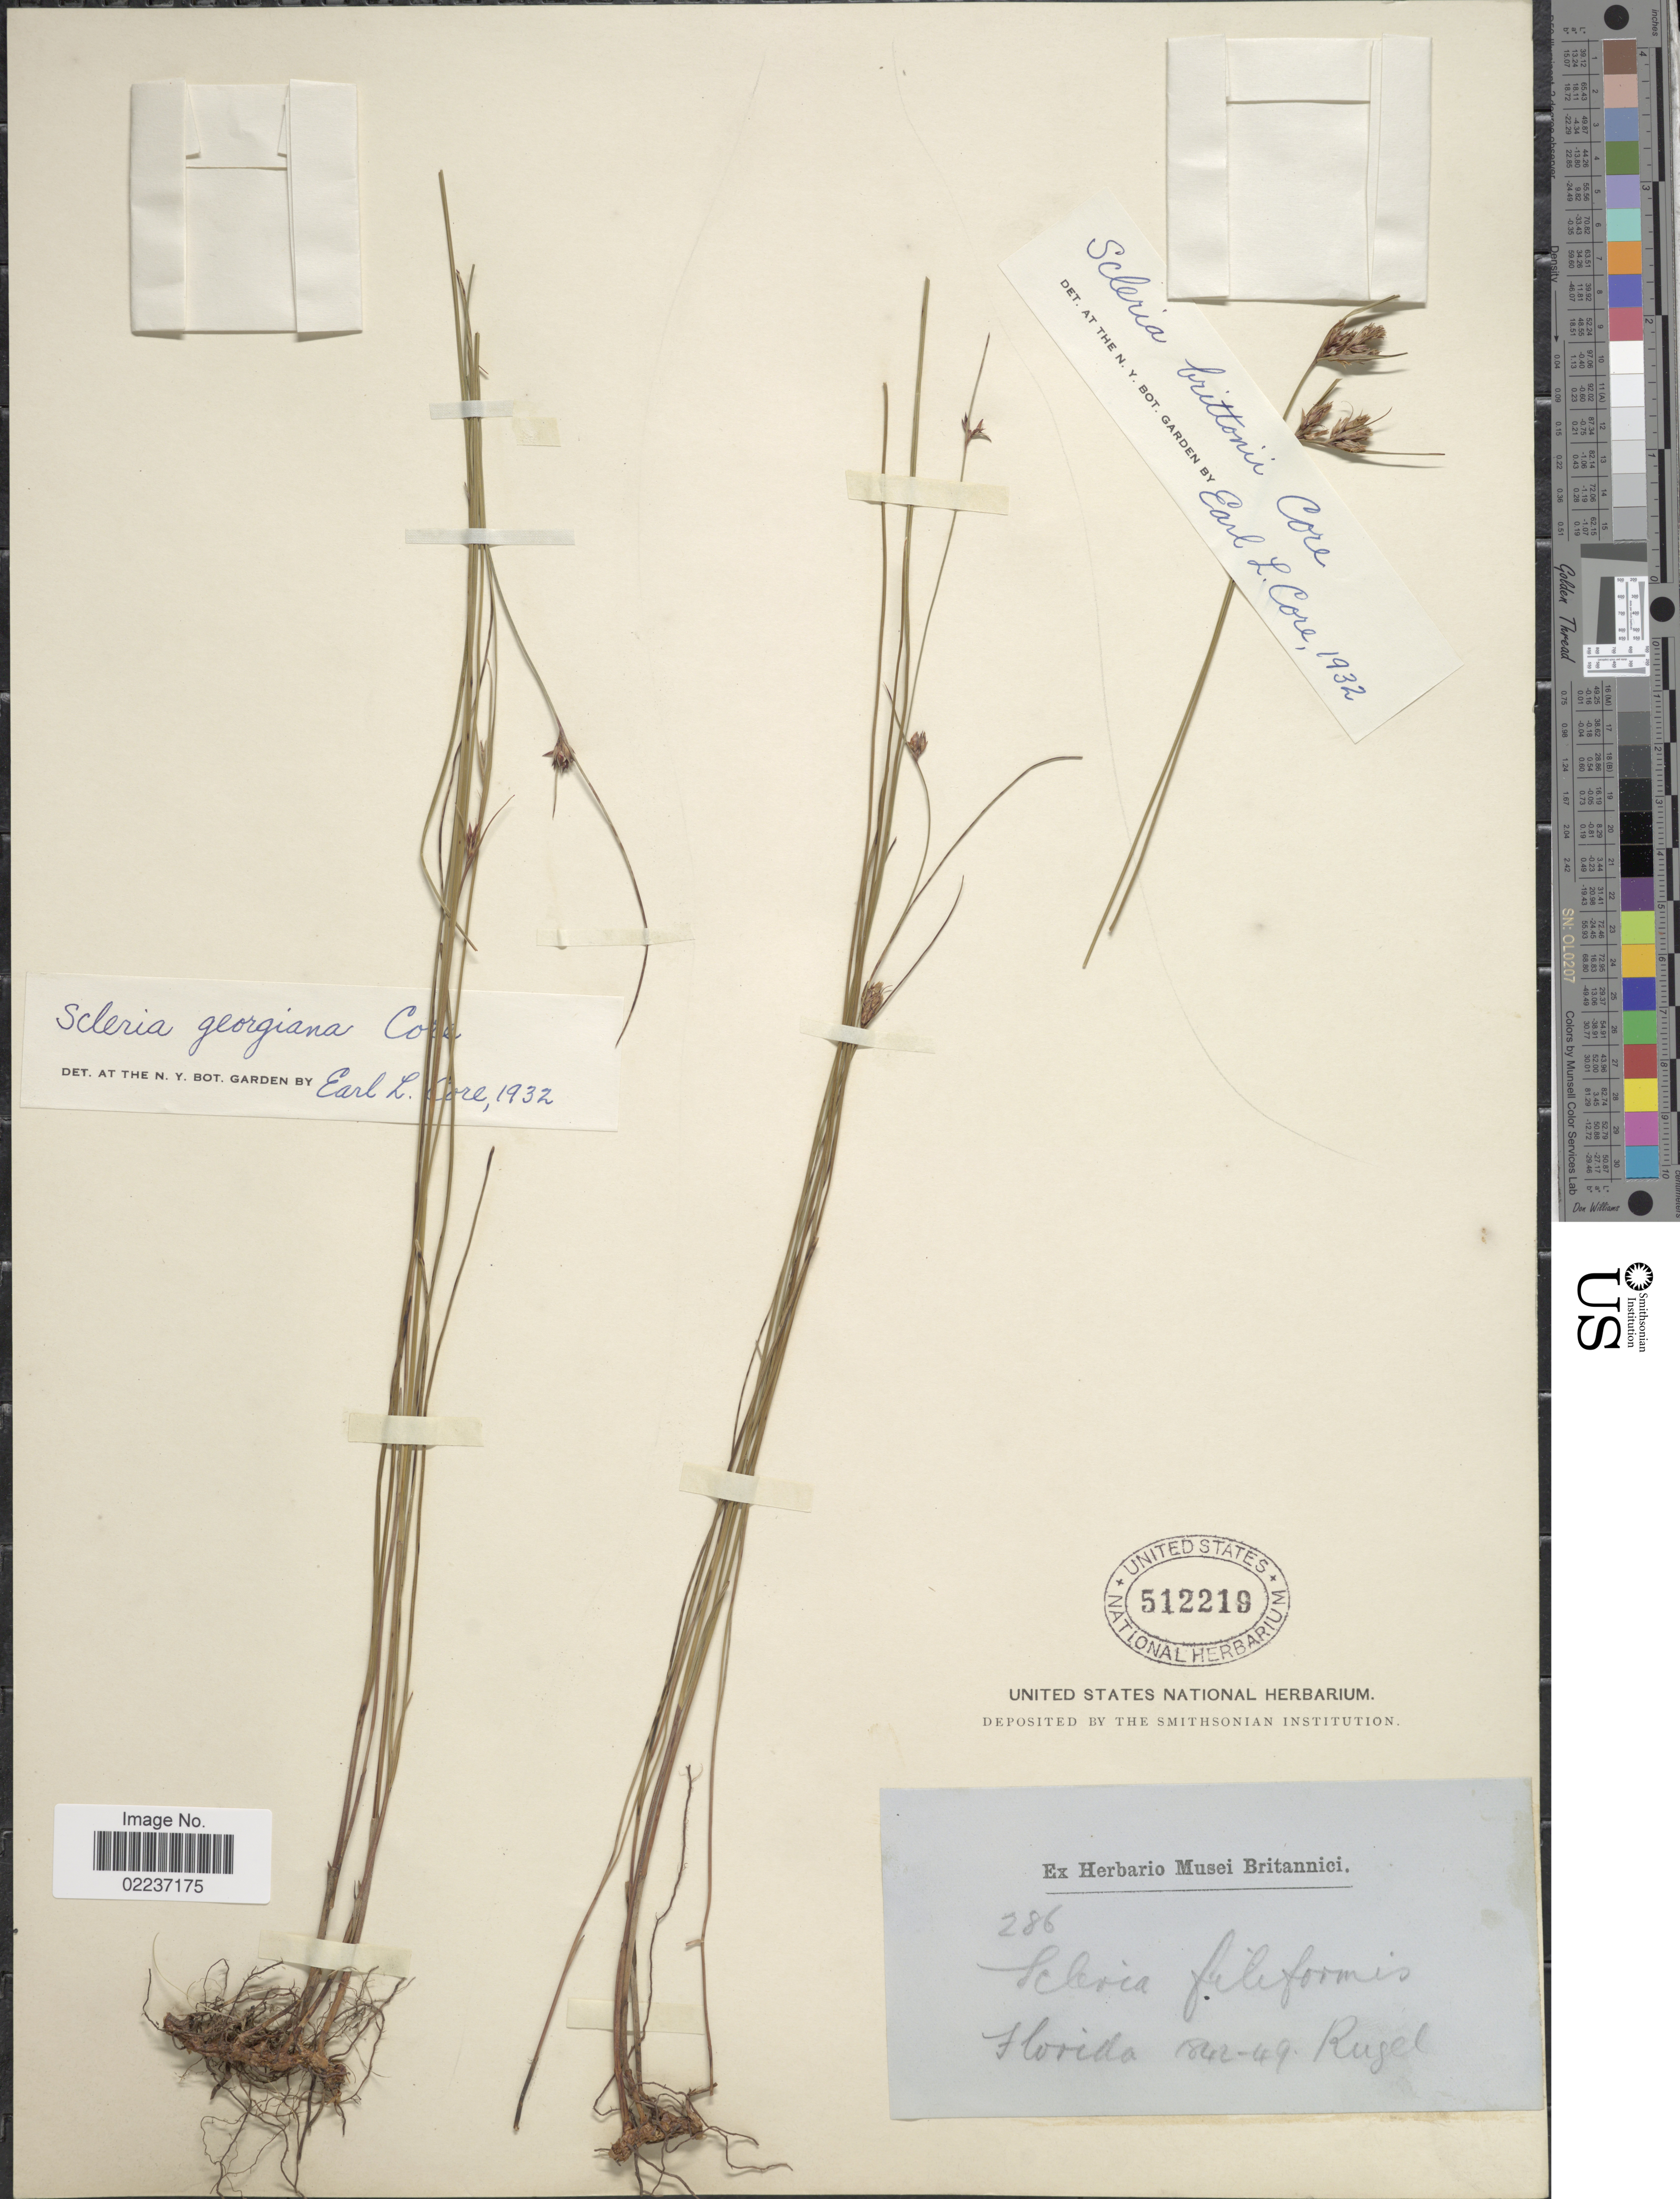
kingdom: Plantae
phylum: Tracheophyta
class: Liliopsida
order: Poales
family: Cyperaceae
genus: Scleria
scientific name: Scleria georgiana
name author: Core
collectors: Rugel, --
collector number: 286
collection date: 1842/1849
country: United States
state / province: Florida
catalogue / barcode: US 512219